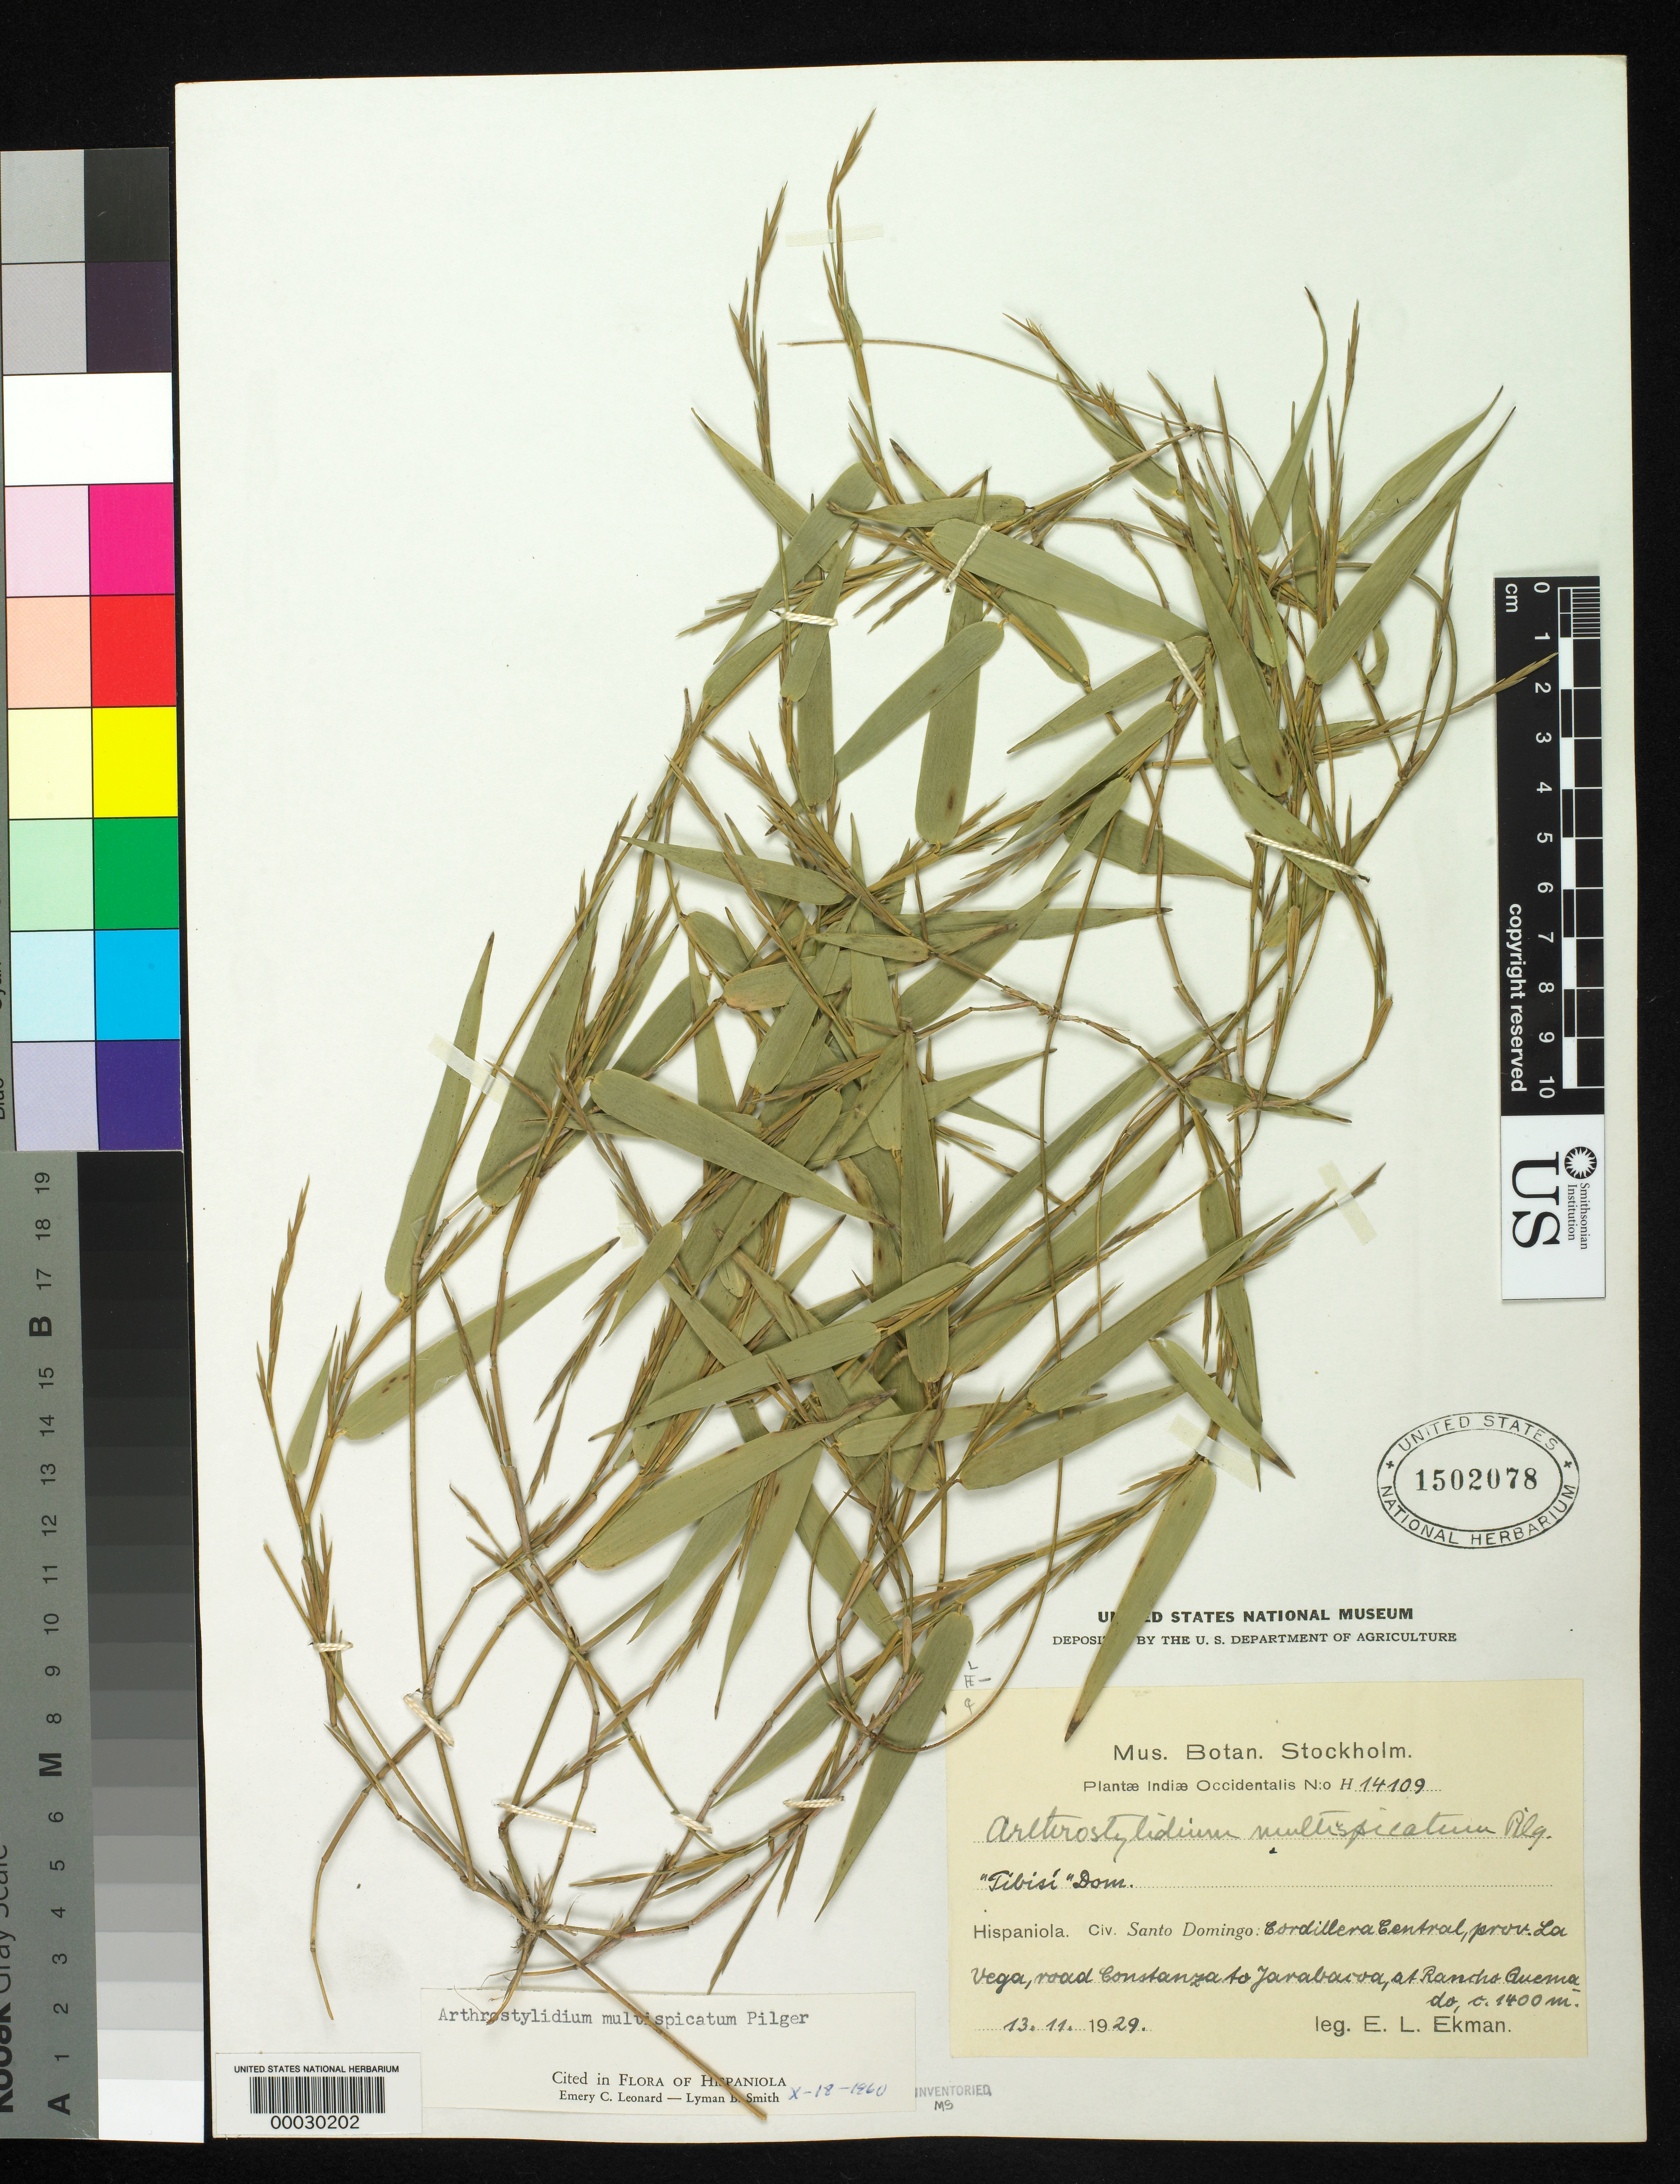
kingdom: Plantae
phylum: Tracheophyta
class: Liliopsida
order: Poales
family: Poaceae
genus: Arthrostylidium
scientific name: Arthrostylidium multispicatum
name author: Pilg. in Urb.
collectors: E. L. Ekman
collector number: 14109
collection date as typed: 13 Nov 1929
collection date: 1929-11-13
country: Dominican Republic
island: Hispaniola Island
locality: Santo Domingo.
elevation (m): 1400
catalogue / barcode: US 1502078